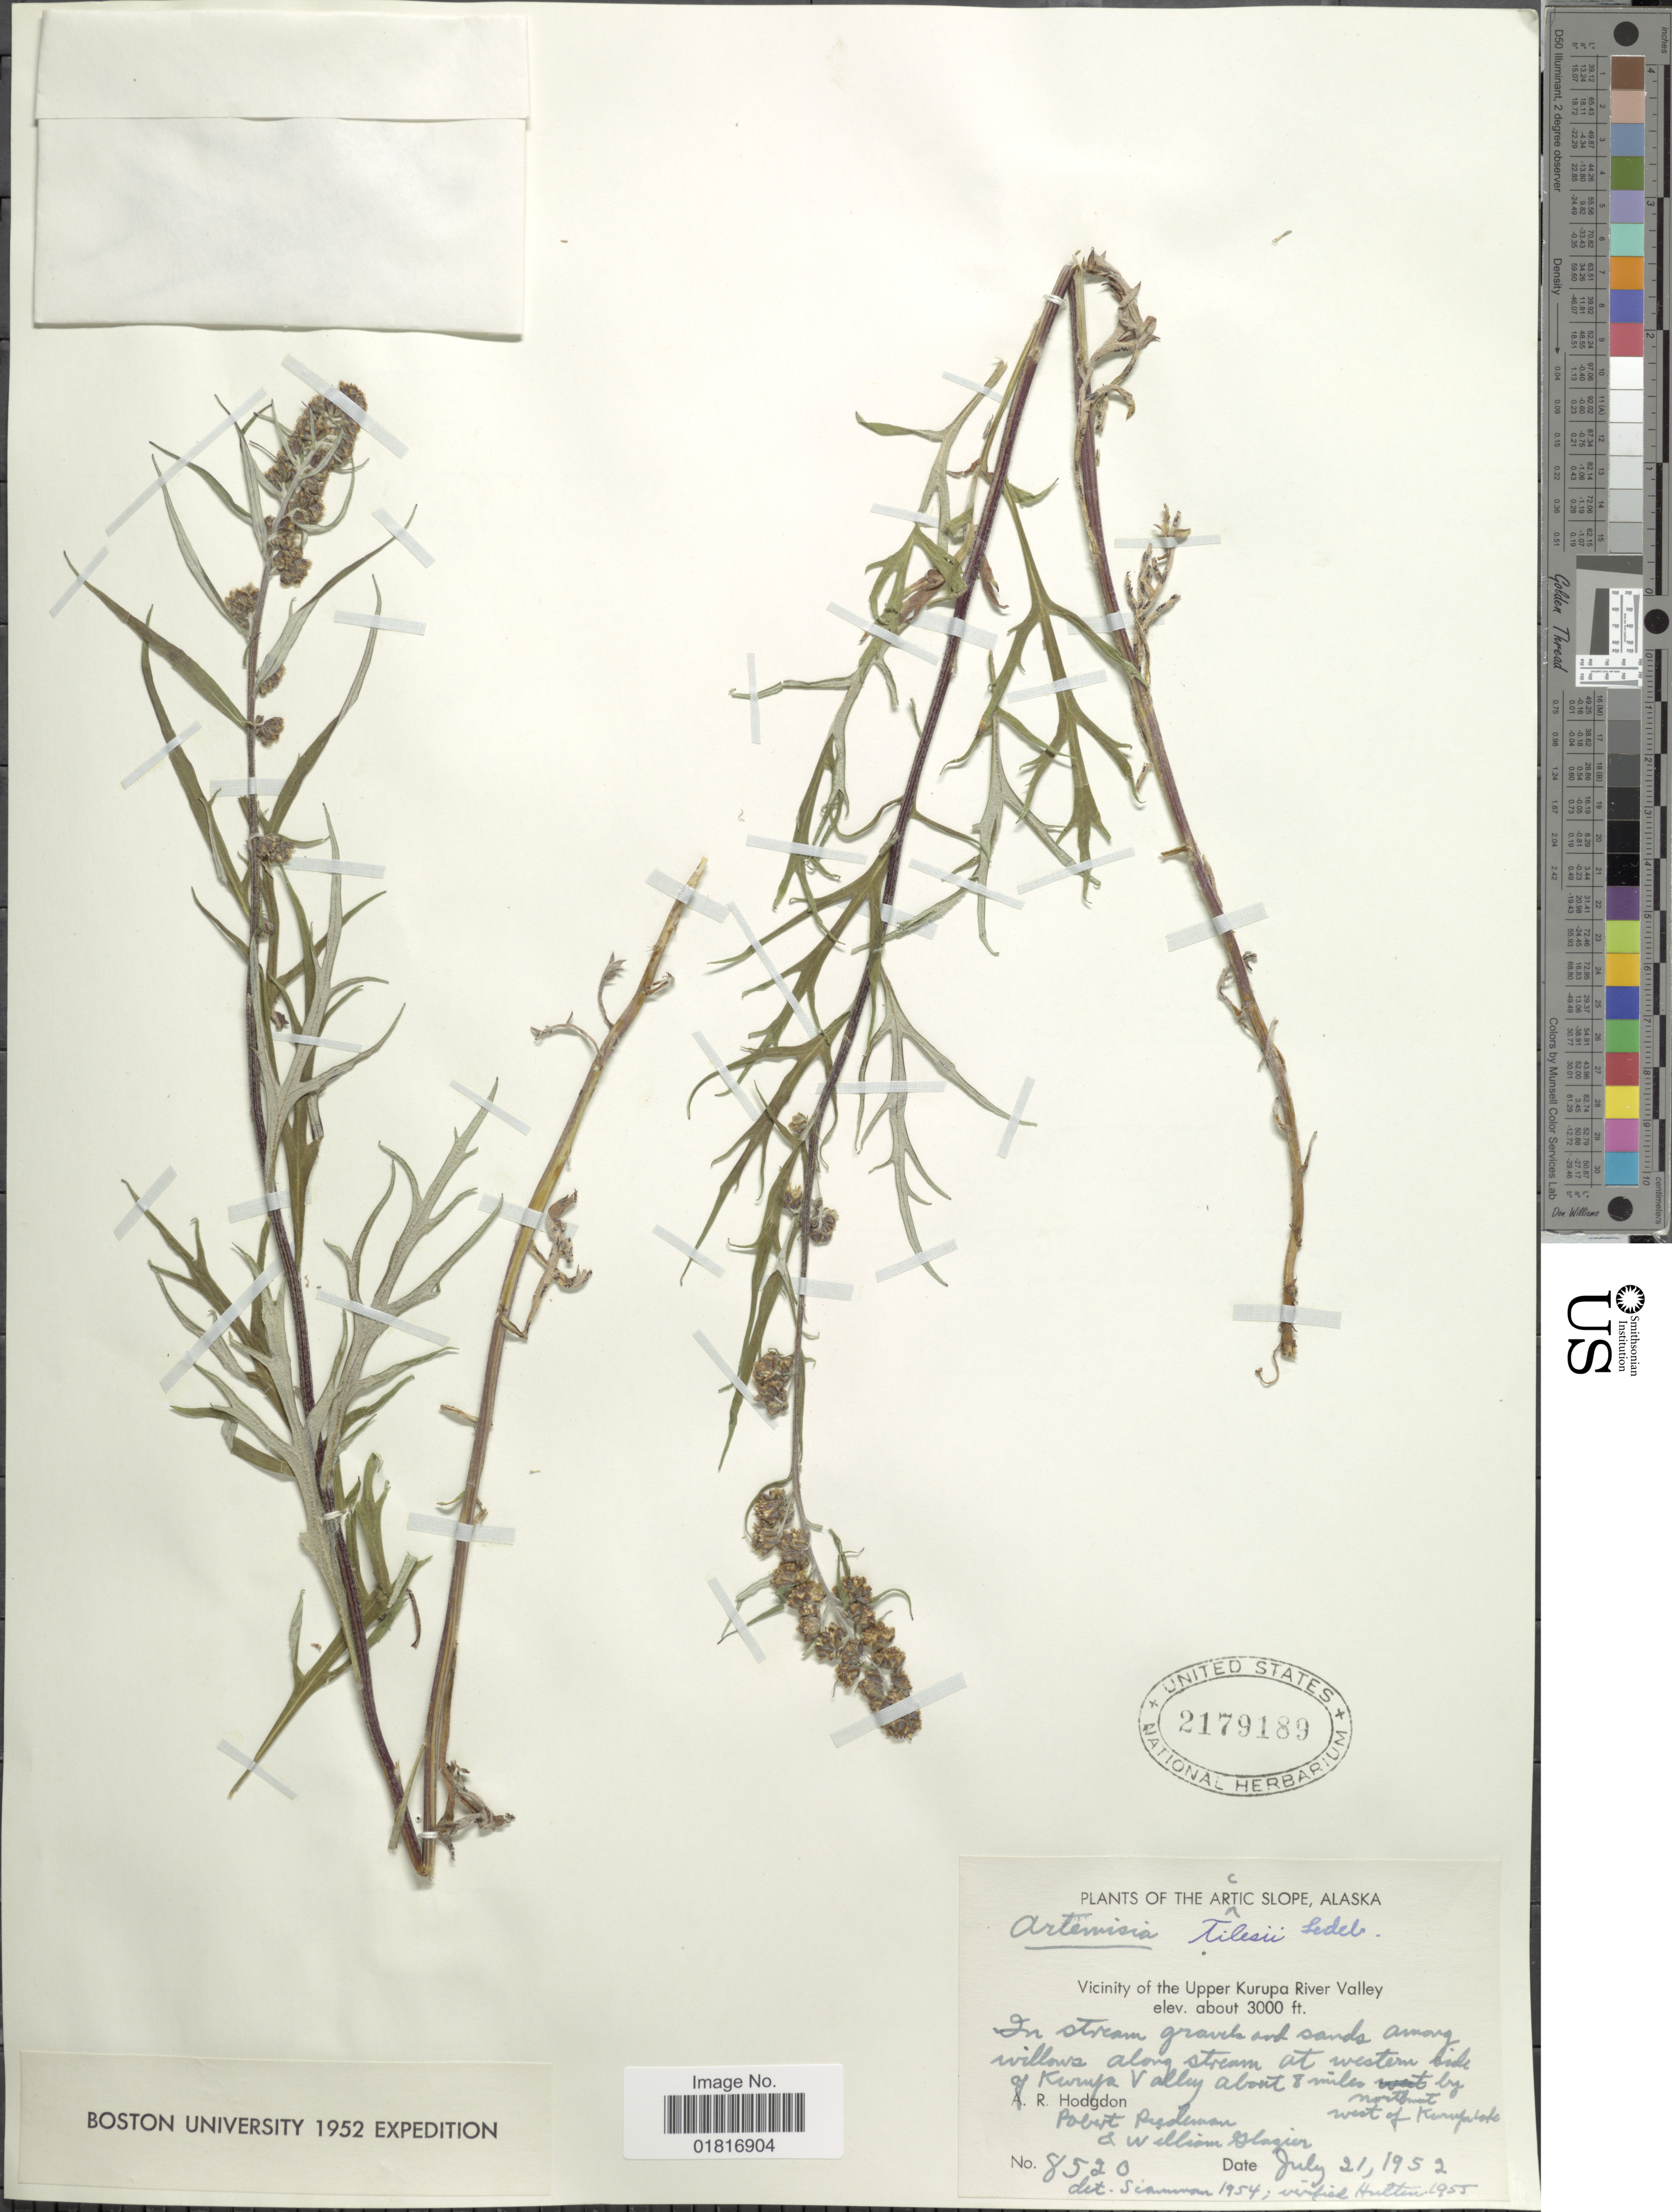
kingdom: Plantae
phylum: Tracheophyta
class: Magnoliopsida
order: Asterales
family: Asteraceae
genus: Artemisia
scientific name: Artemisia tilesii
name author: Ledeb.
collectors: A. R. Hodgdon, R. Riedman & W. Glazier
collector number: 8520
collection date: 1952-07-21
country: United States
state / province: Alaska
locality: The Arctic Slope, Vicinity of Upper Kurup River Valley, In stream gravels and sands among willows along stream at western side of Kwinga Valley about 8 miles northwest by west of Kurupa Lake.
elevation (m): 914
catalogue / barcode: US 2179189